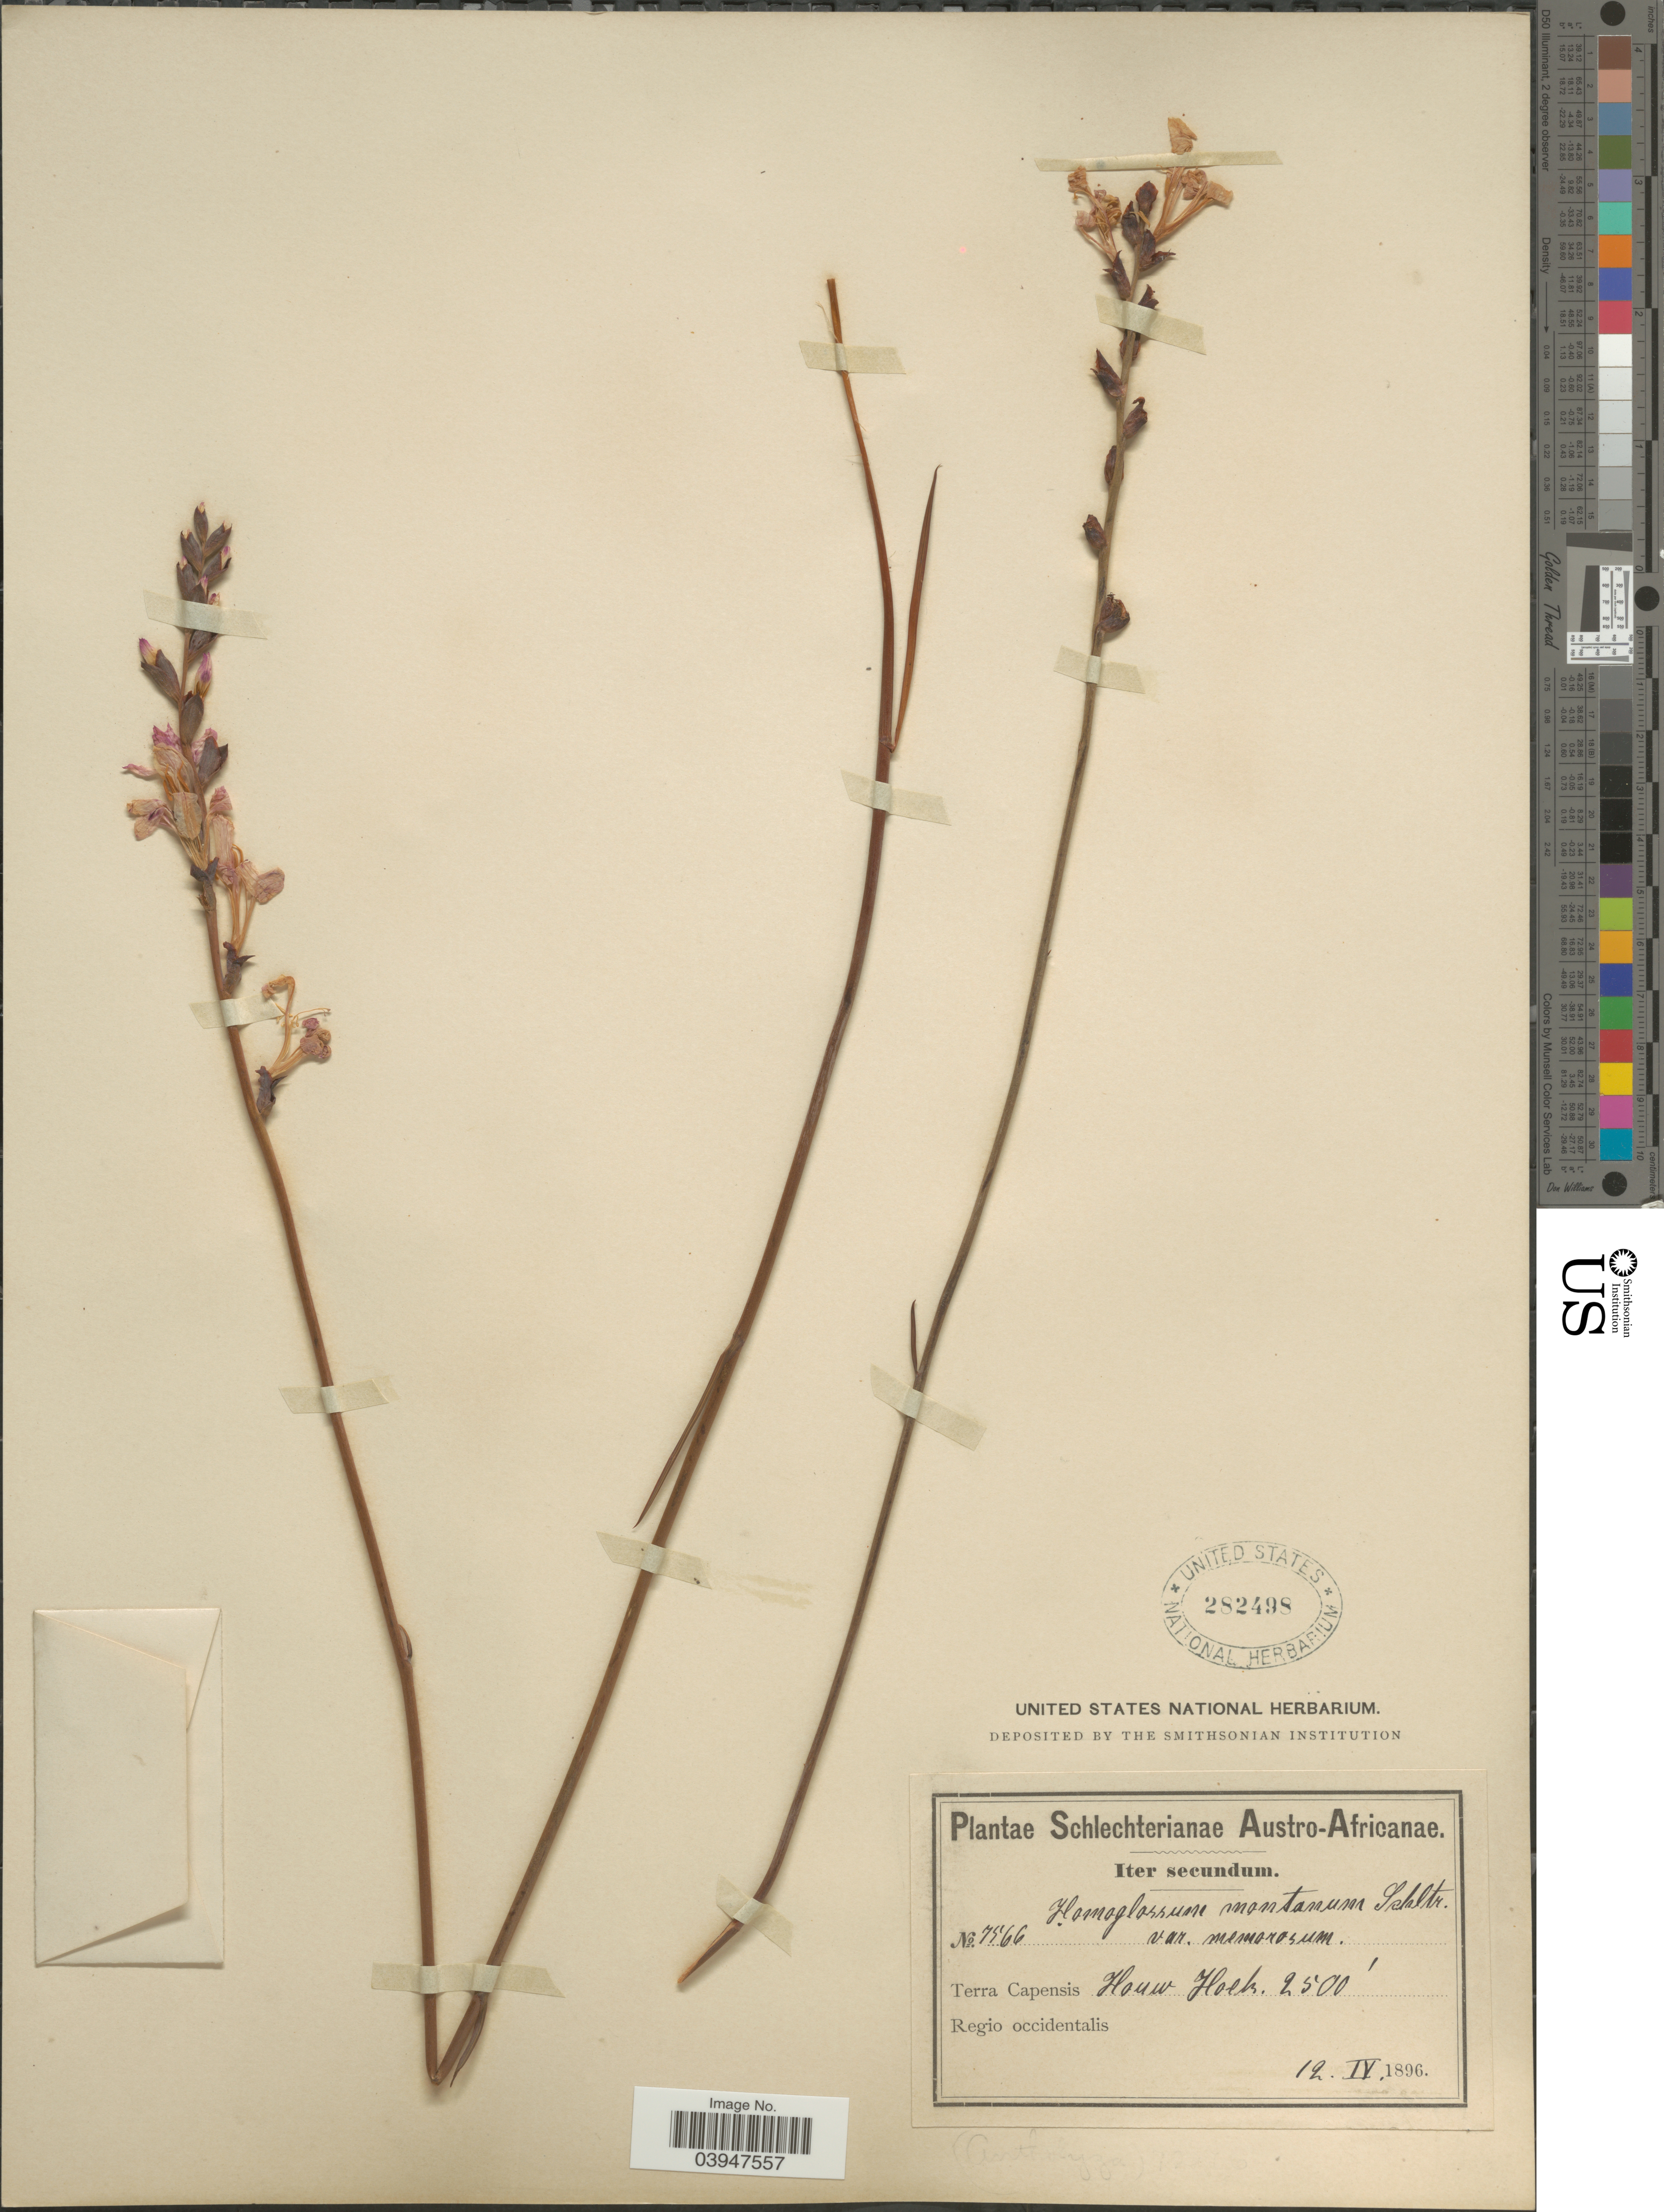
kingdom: Plantae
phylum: Tracheophyta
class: Liliopsida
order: Asparagales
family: Iridaceae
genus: Tritoniopsis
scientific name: Tritoniopsis lata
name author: (L. Bolus) G.J. Lewis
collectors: Schlechter, --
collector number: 7566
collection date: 1896-04-12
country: South Africa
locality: Austro-Africanae. Terra Capensis Houw Hoek. Regio occidentalis.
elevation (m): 762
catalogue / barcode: US 282498